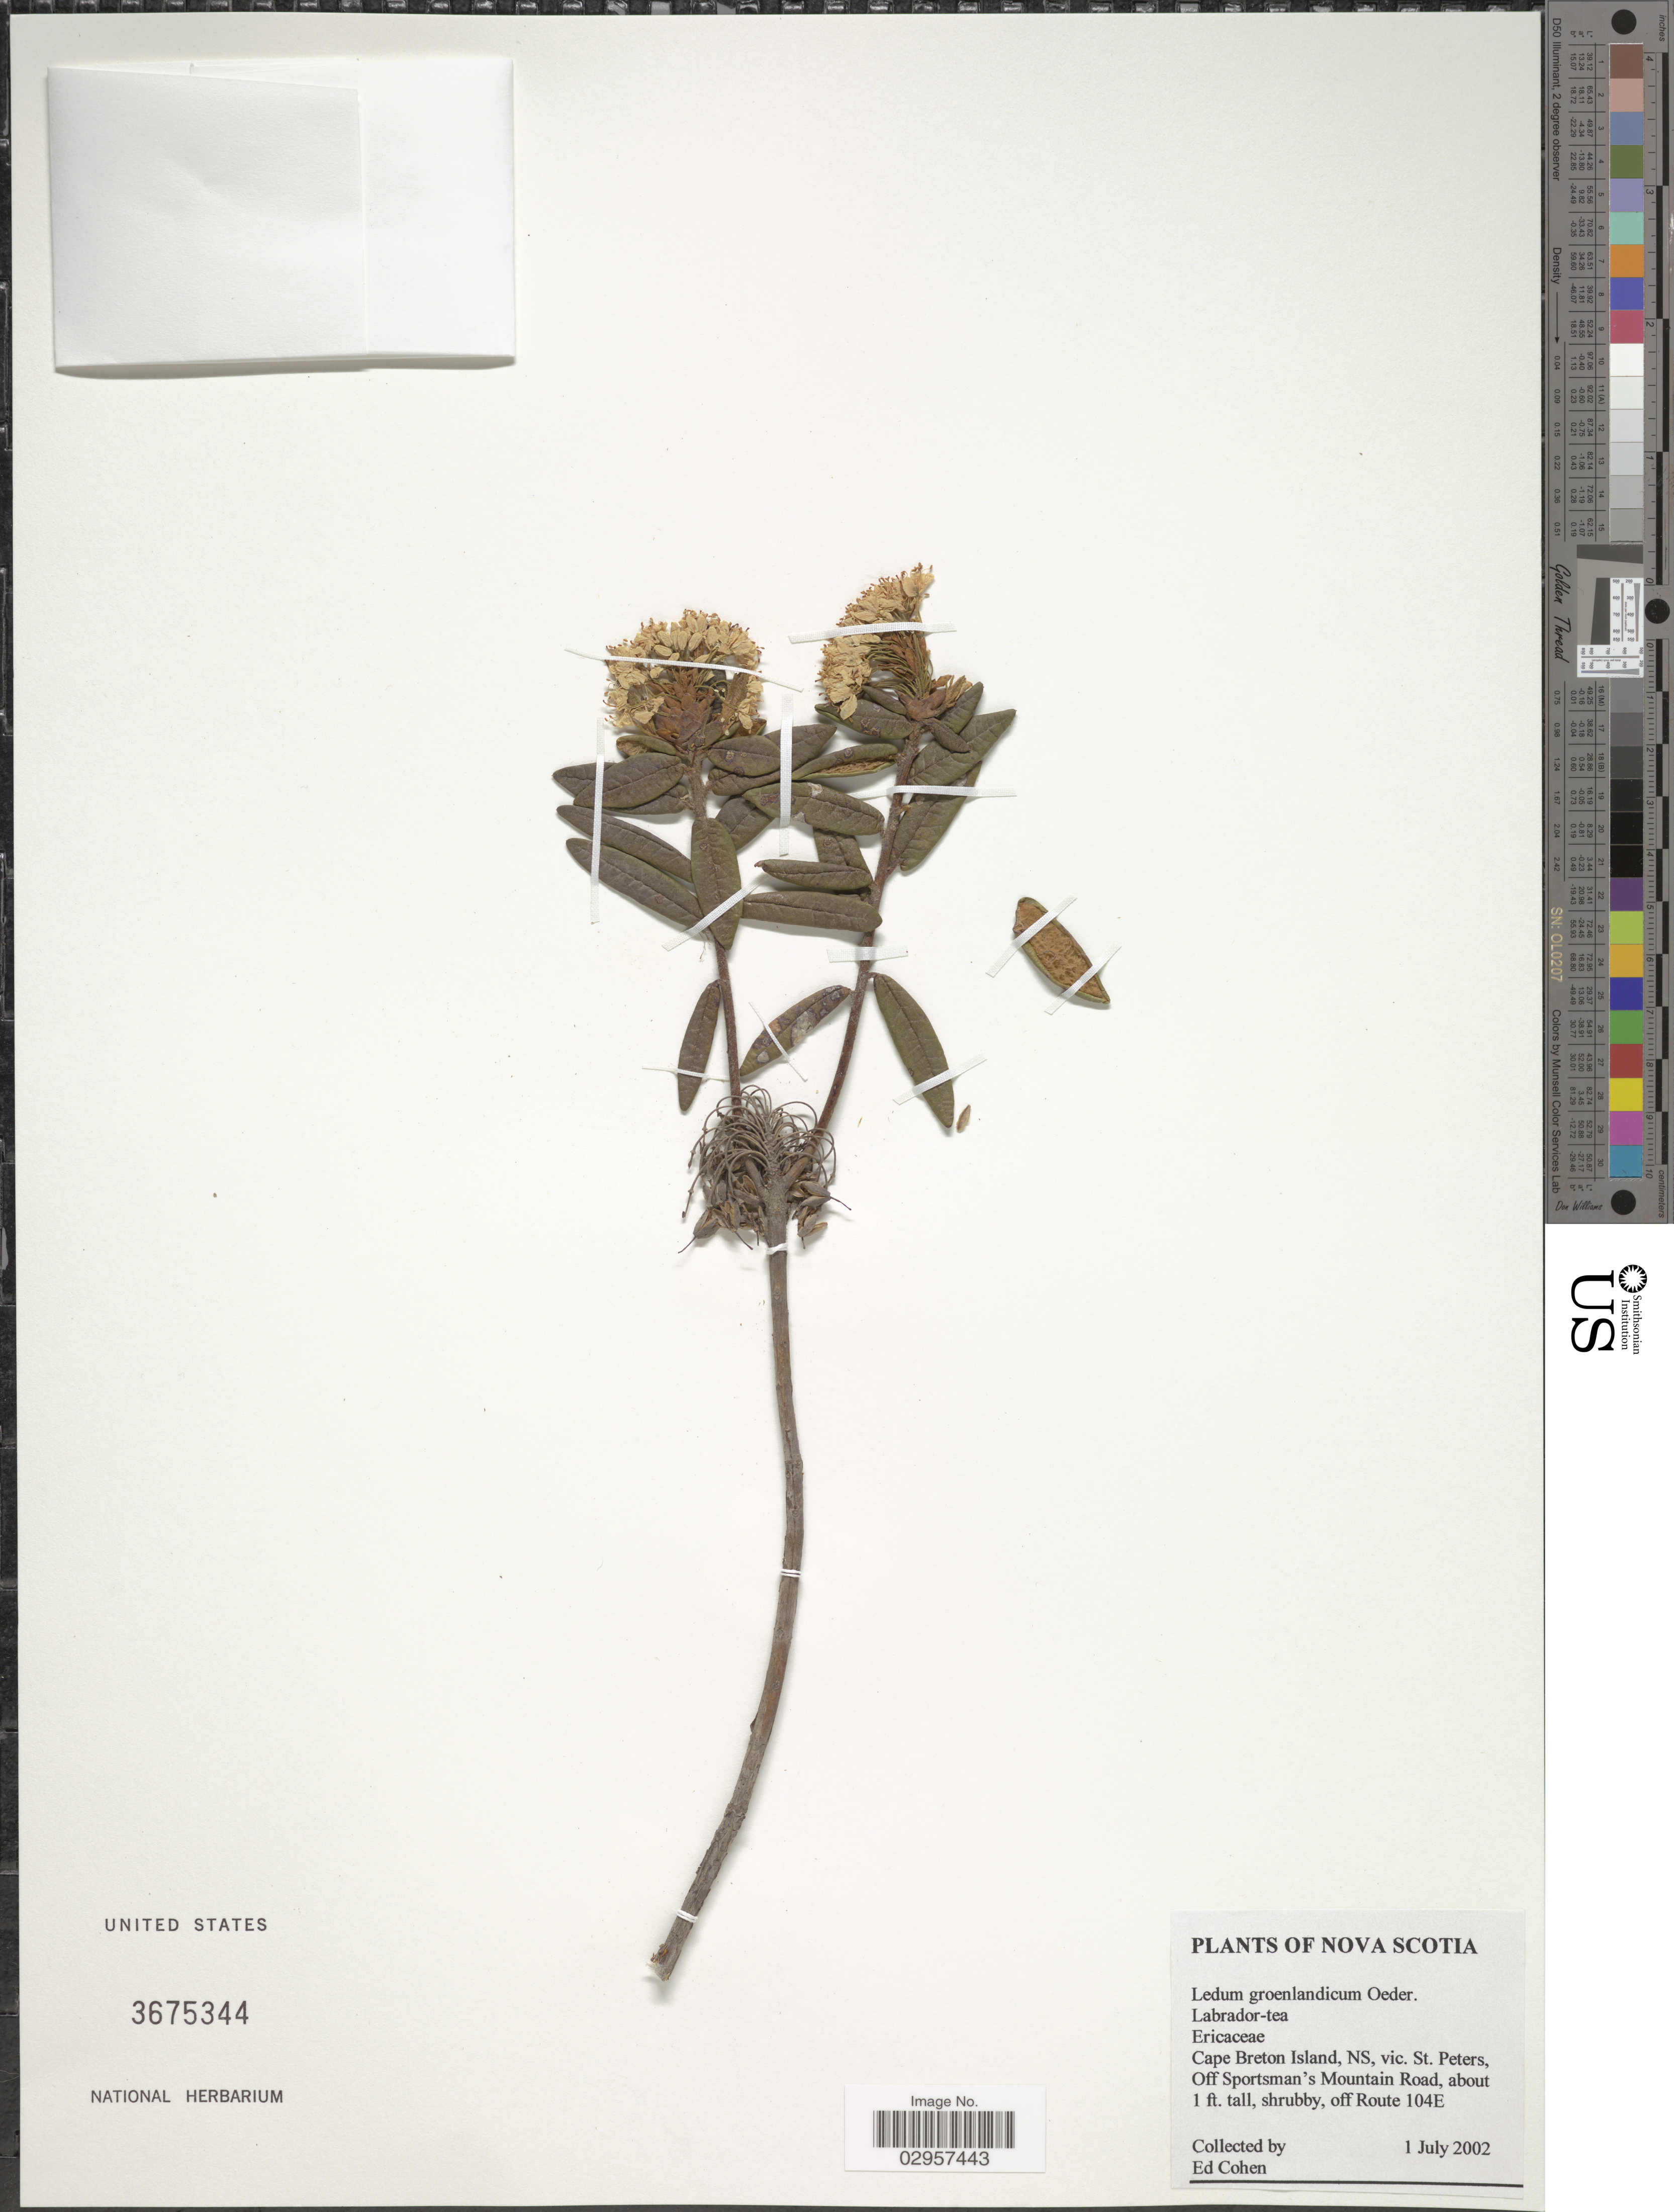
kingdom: Plantae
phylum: Tracheophyta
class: Magnoliopsida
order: Ericales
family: Ericaceae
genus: Ledum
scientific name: Ledum groenlandicum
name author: Oeder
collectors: E. Cohen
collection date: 2002-07-01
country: Canada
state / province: Nova Scotia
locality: Cape Breton Island, NS, vic. St. Peters, Off Sportsman's Mountain Road, off Route 104E.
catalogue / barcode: US 3675344